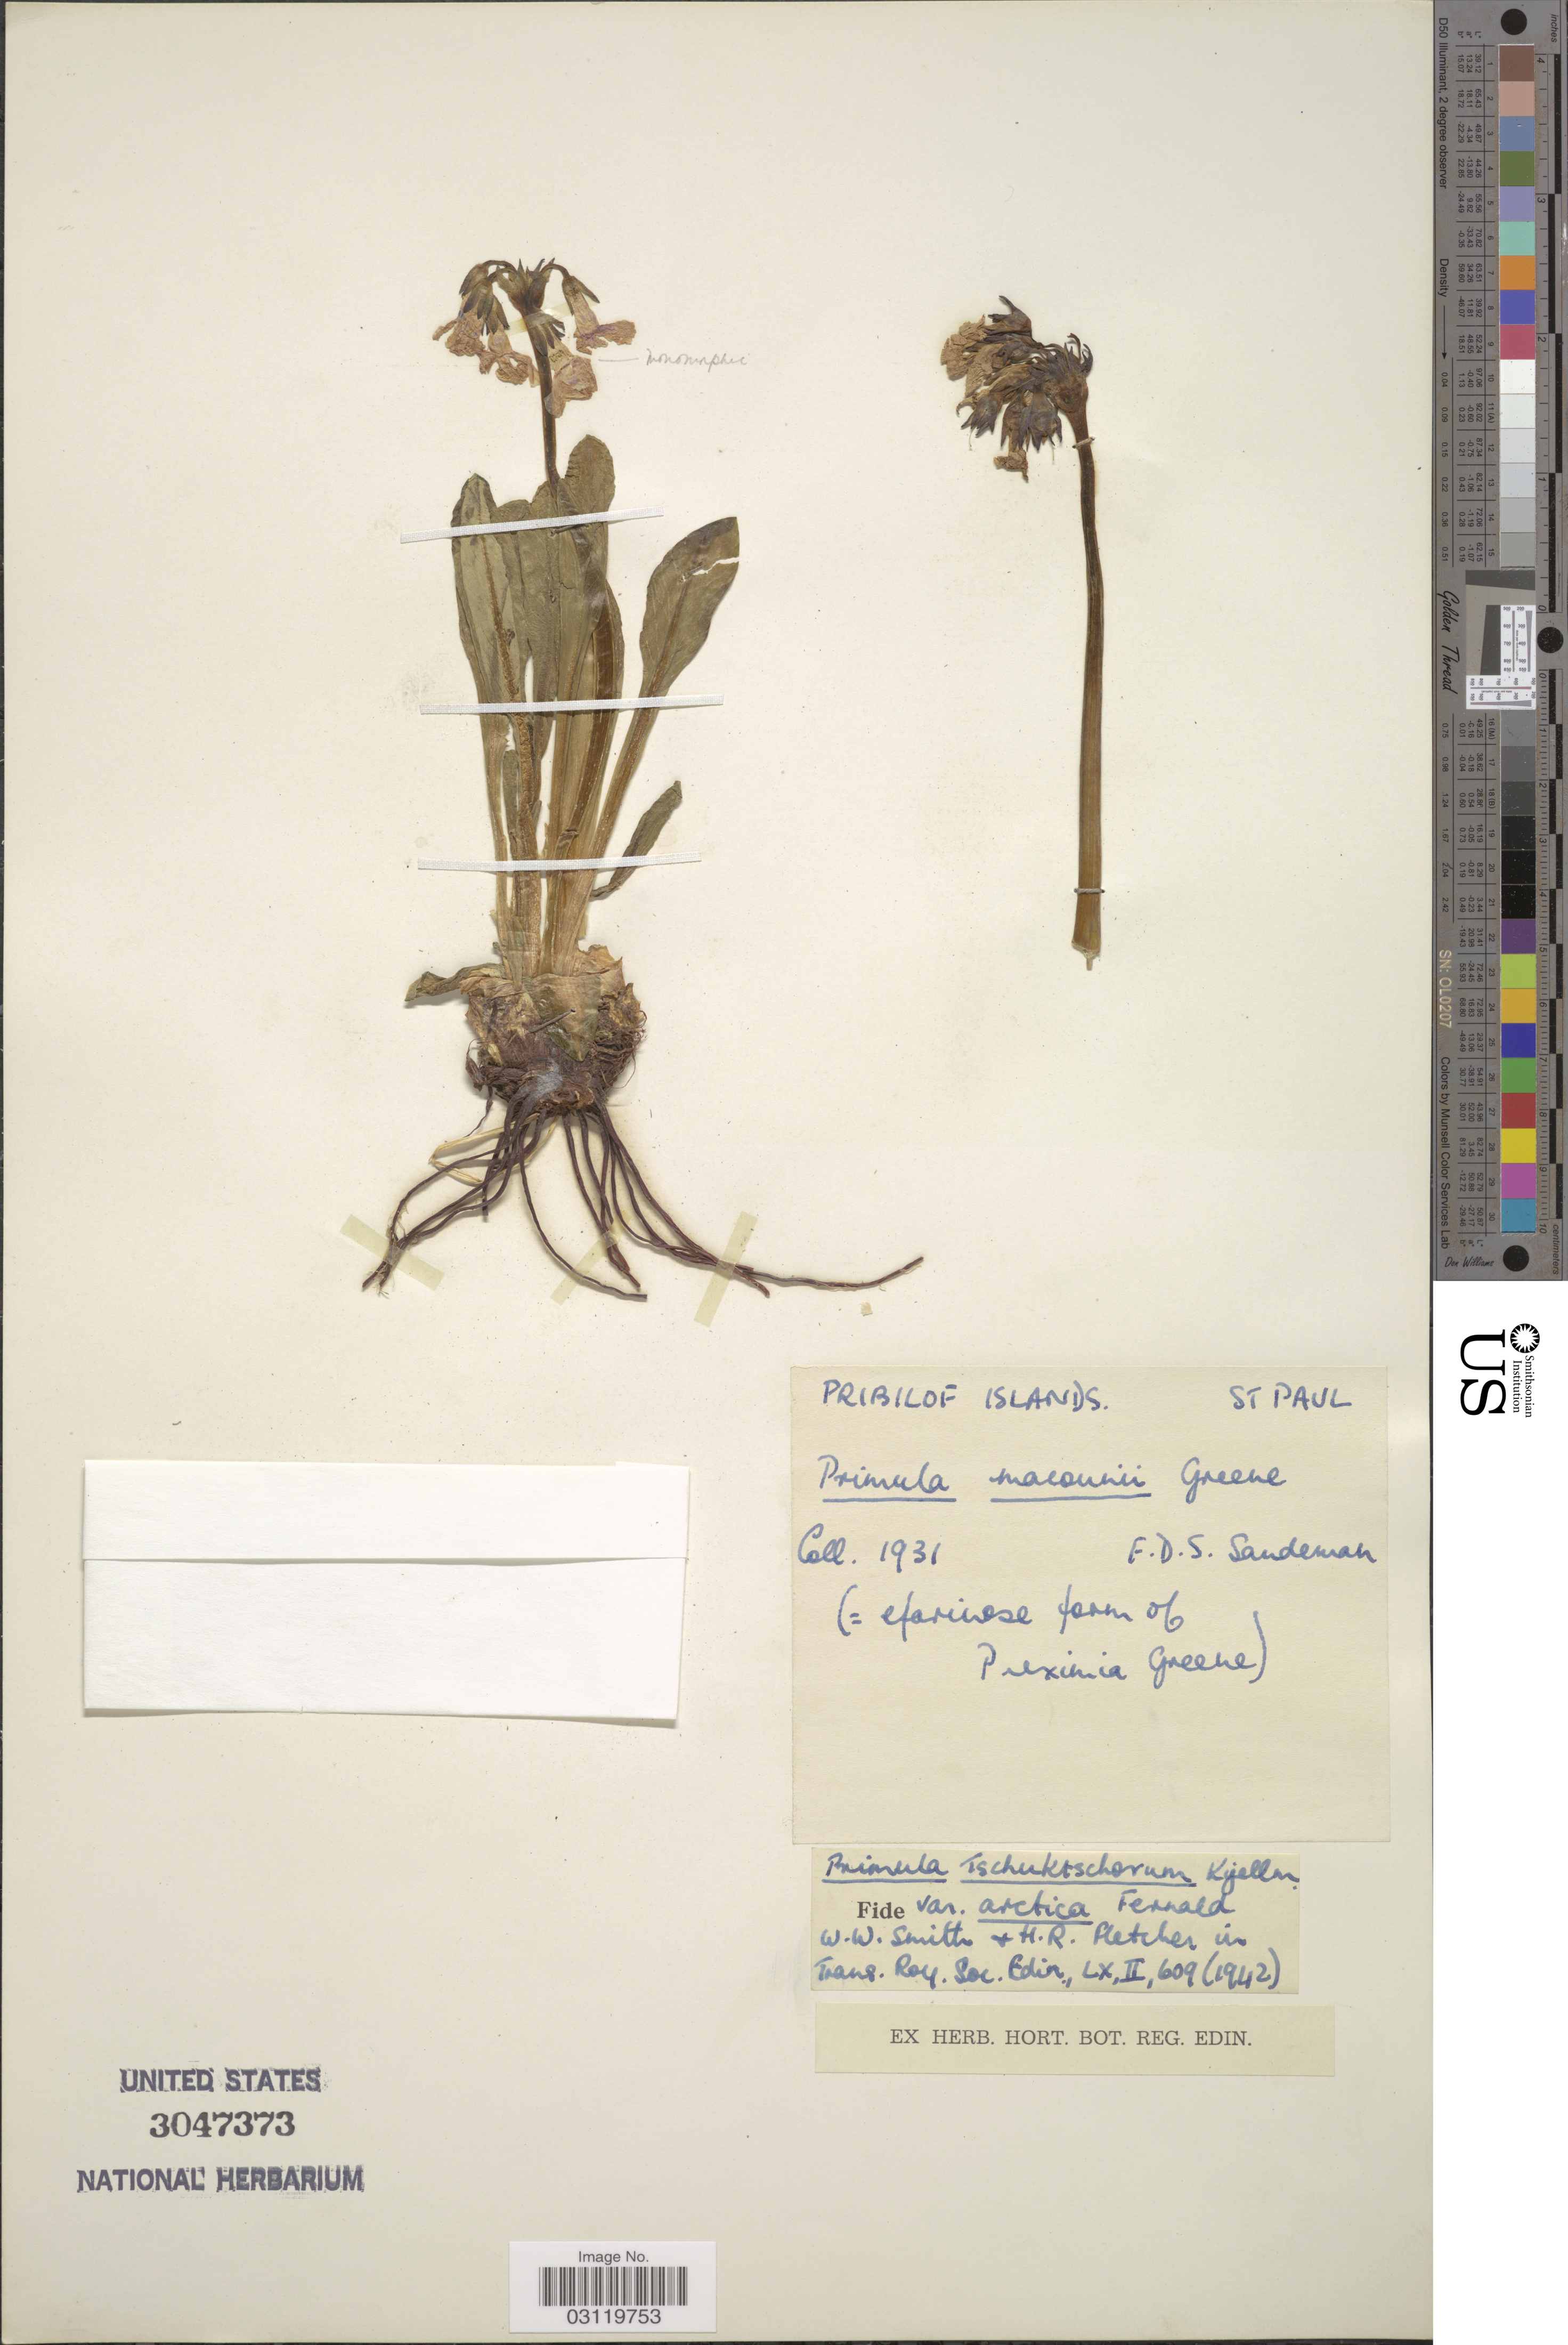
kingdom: Plantae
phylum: Tracheophyta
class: Magnoliopsida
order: Ericales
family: Primulaceae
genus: Primula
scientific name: Primula tschuktschorum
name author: Kjellm.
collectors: F. Sandeman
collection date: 1931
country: United States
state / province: Alaska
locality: Pribilof Islands, St Paul.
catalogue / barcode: US 3047373